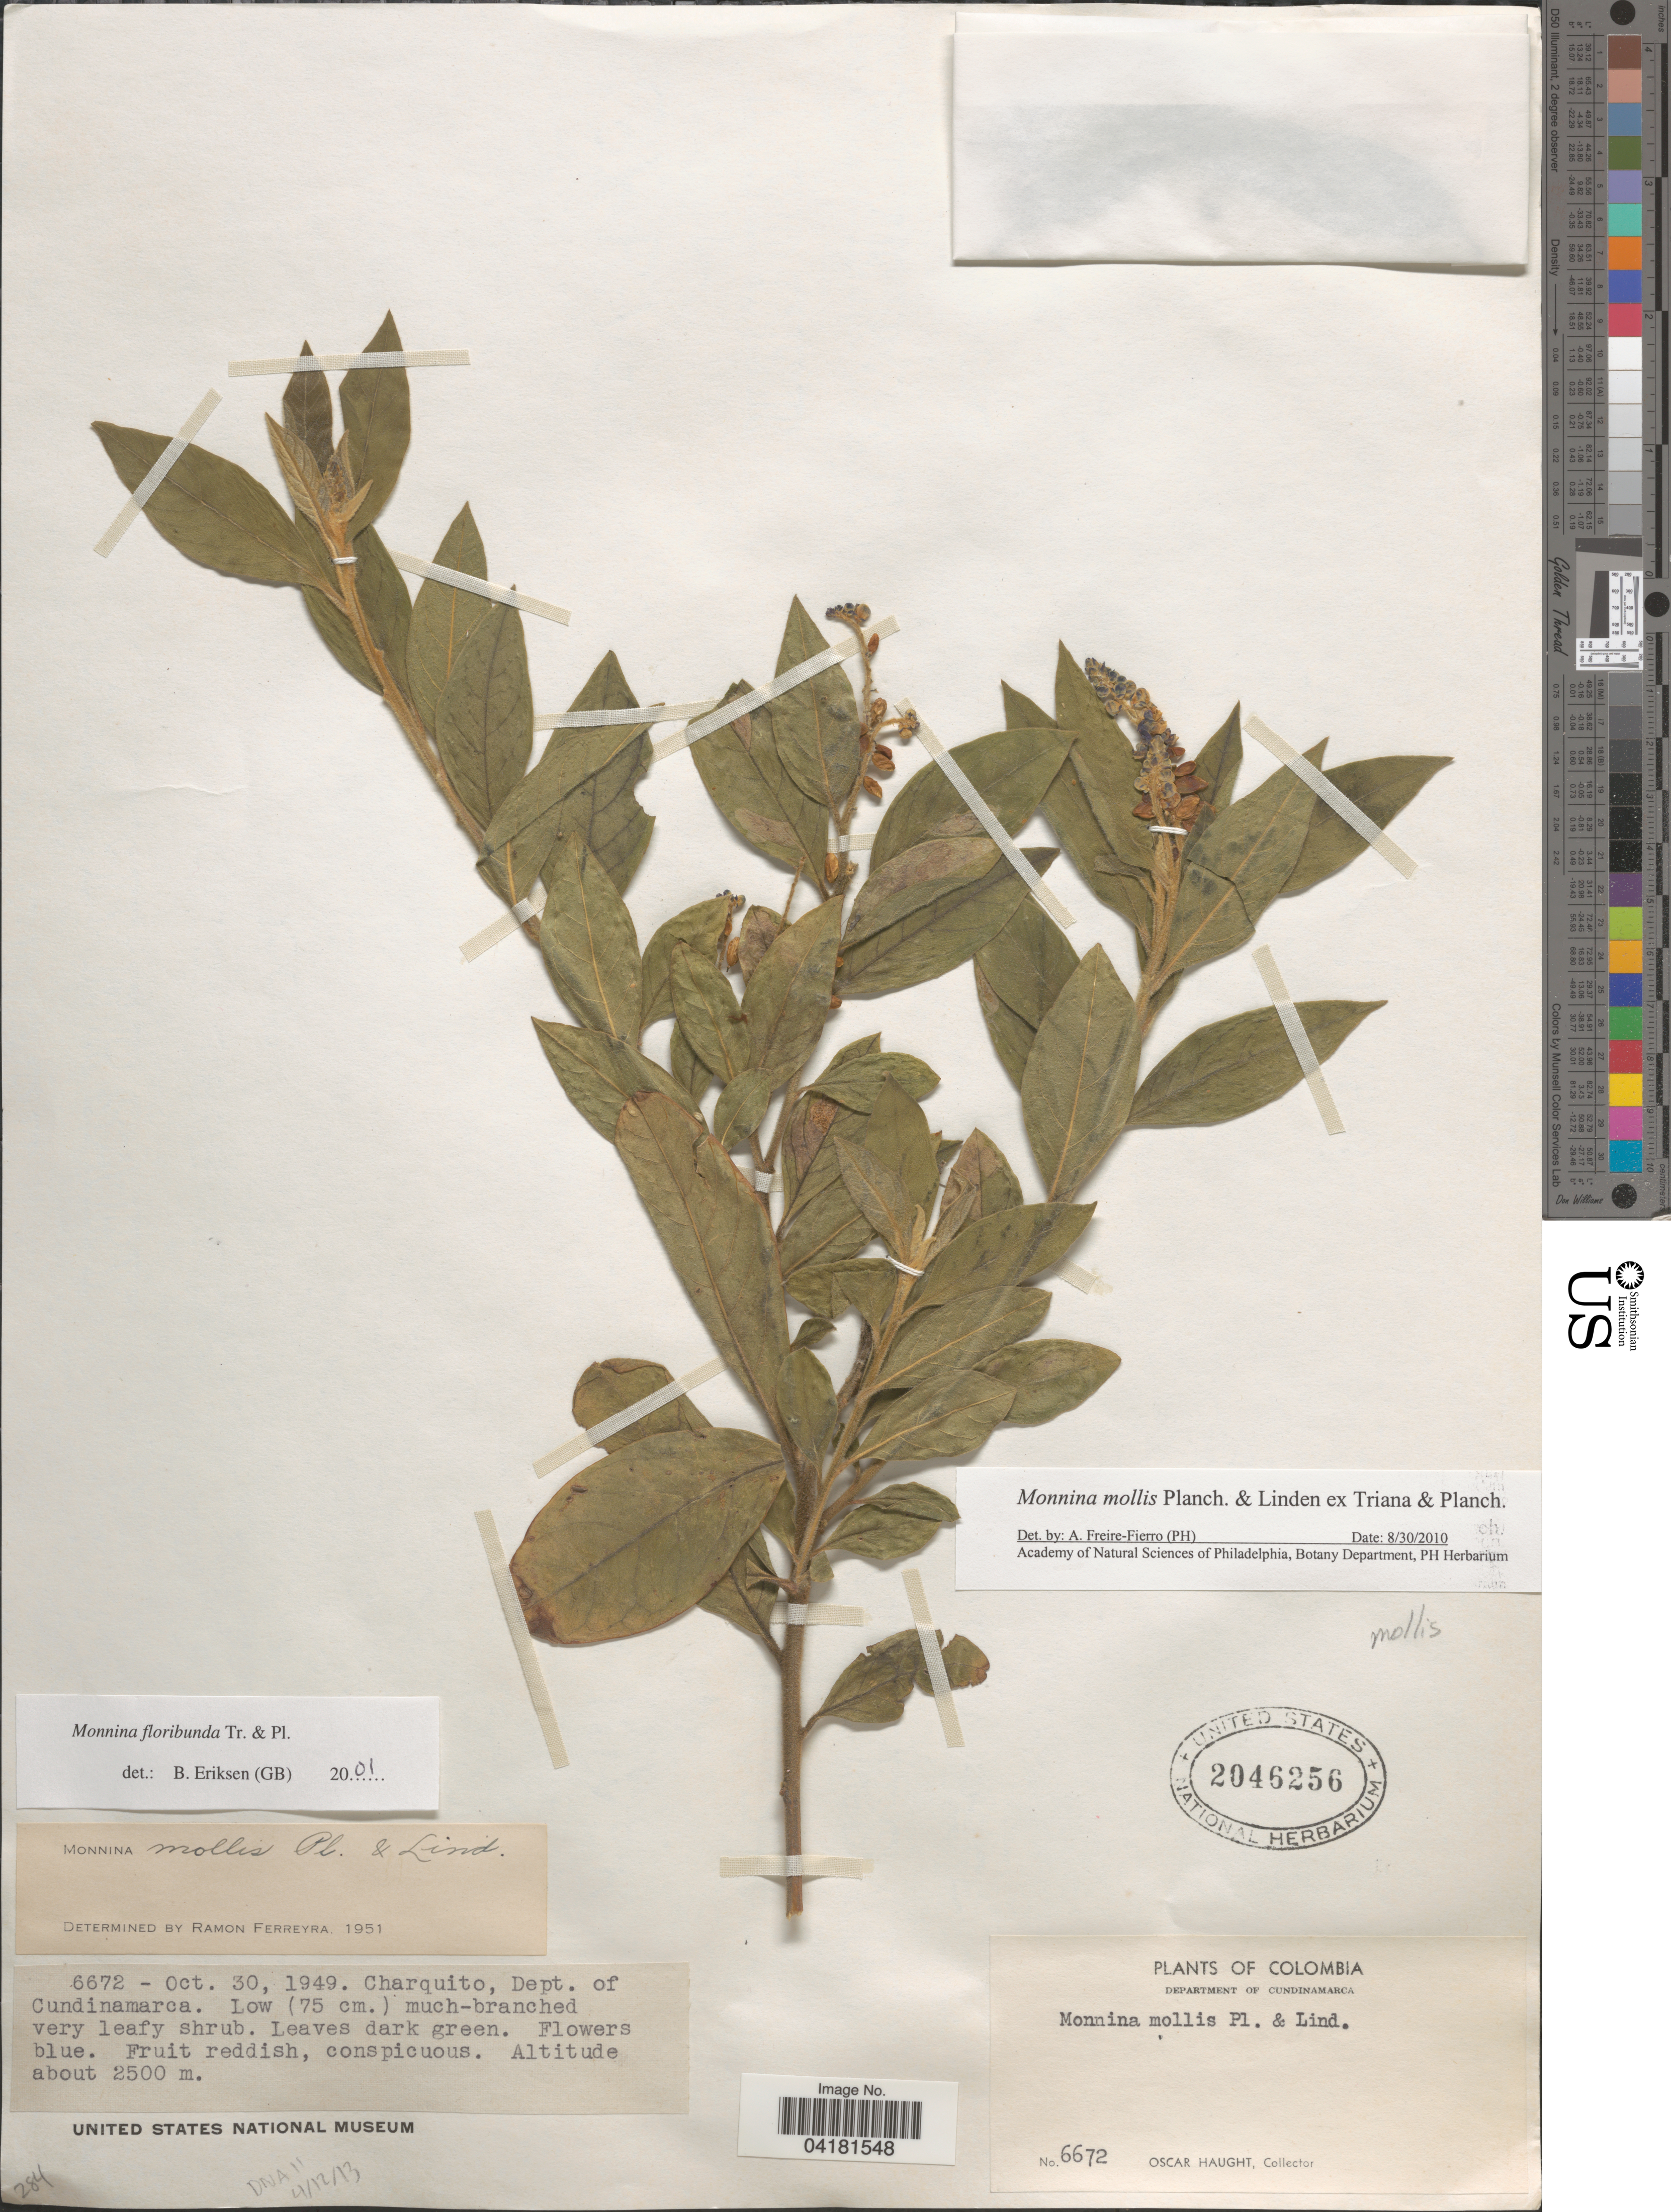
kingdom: Plantae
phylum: Tracheophyta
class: Magnoliopsida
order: Fabales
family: Polygalaceae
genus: Monnina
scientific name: Monnina mollis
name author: Planch. & Linden in Triana & Planch.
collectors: O. L. Haught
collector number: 6672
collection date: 1949-10-30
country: Colombia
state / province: Cundinamarca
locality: Department of Cundinamarca. Charquito.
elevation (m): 2500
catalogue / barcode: US 2046256